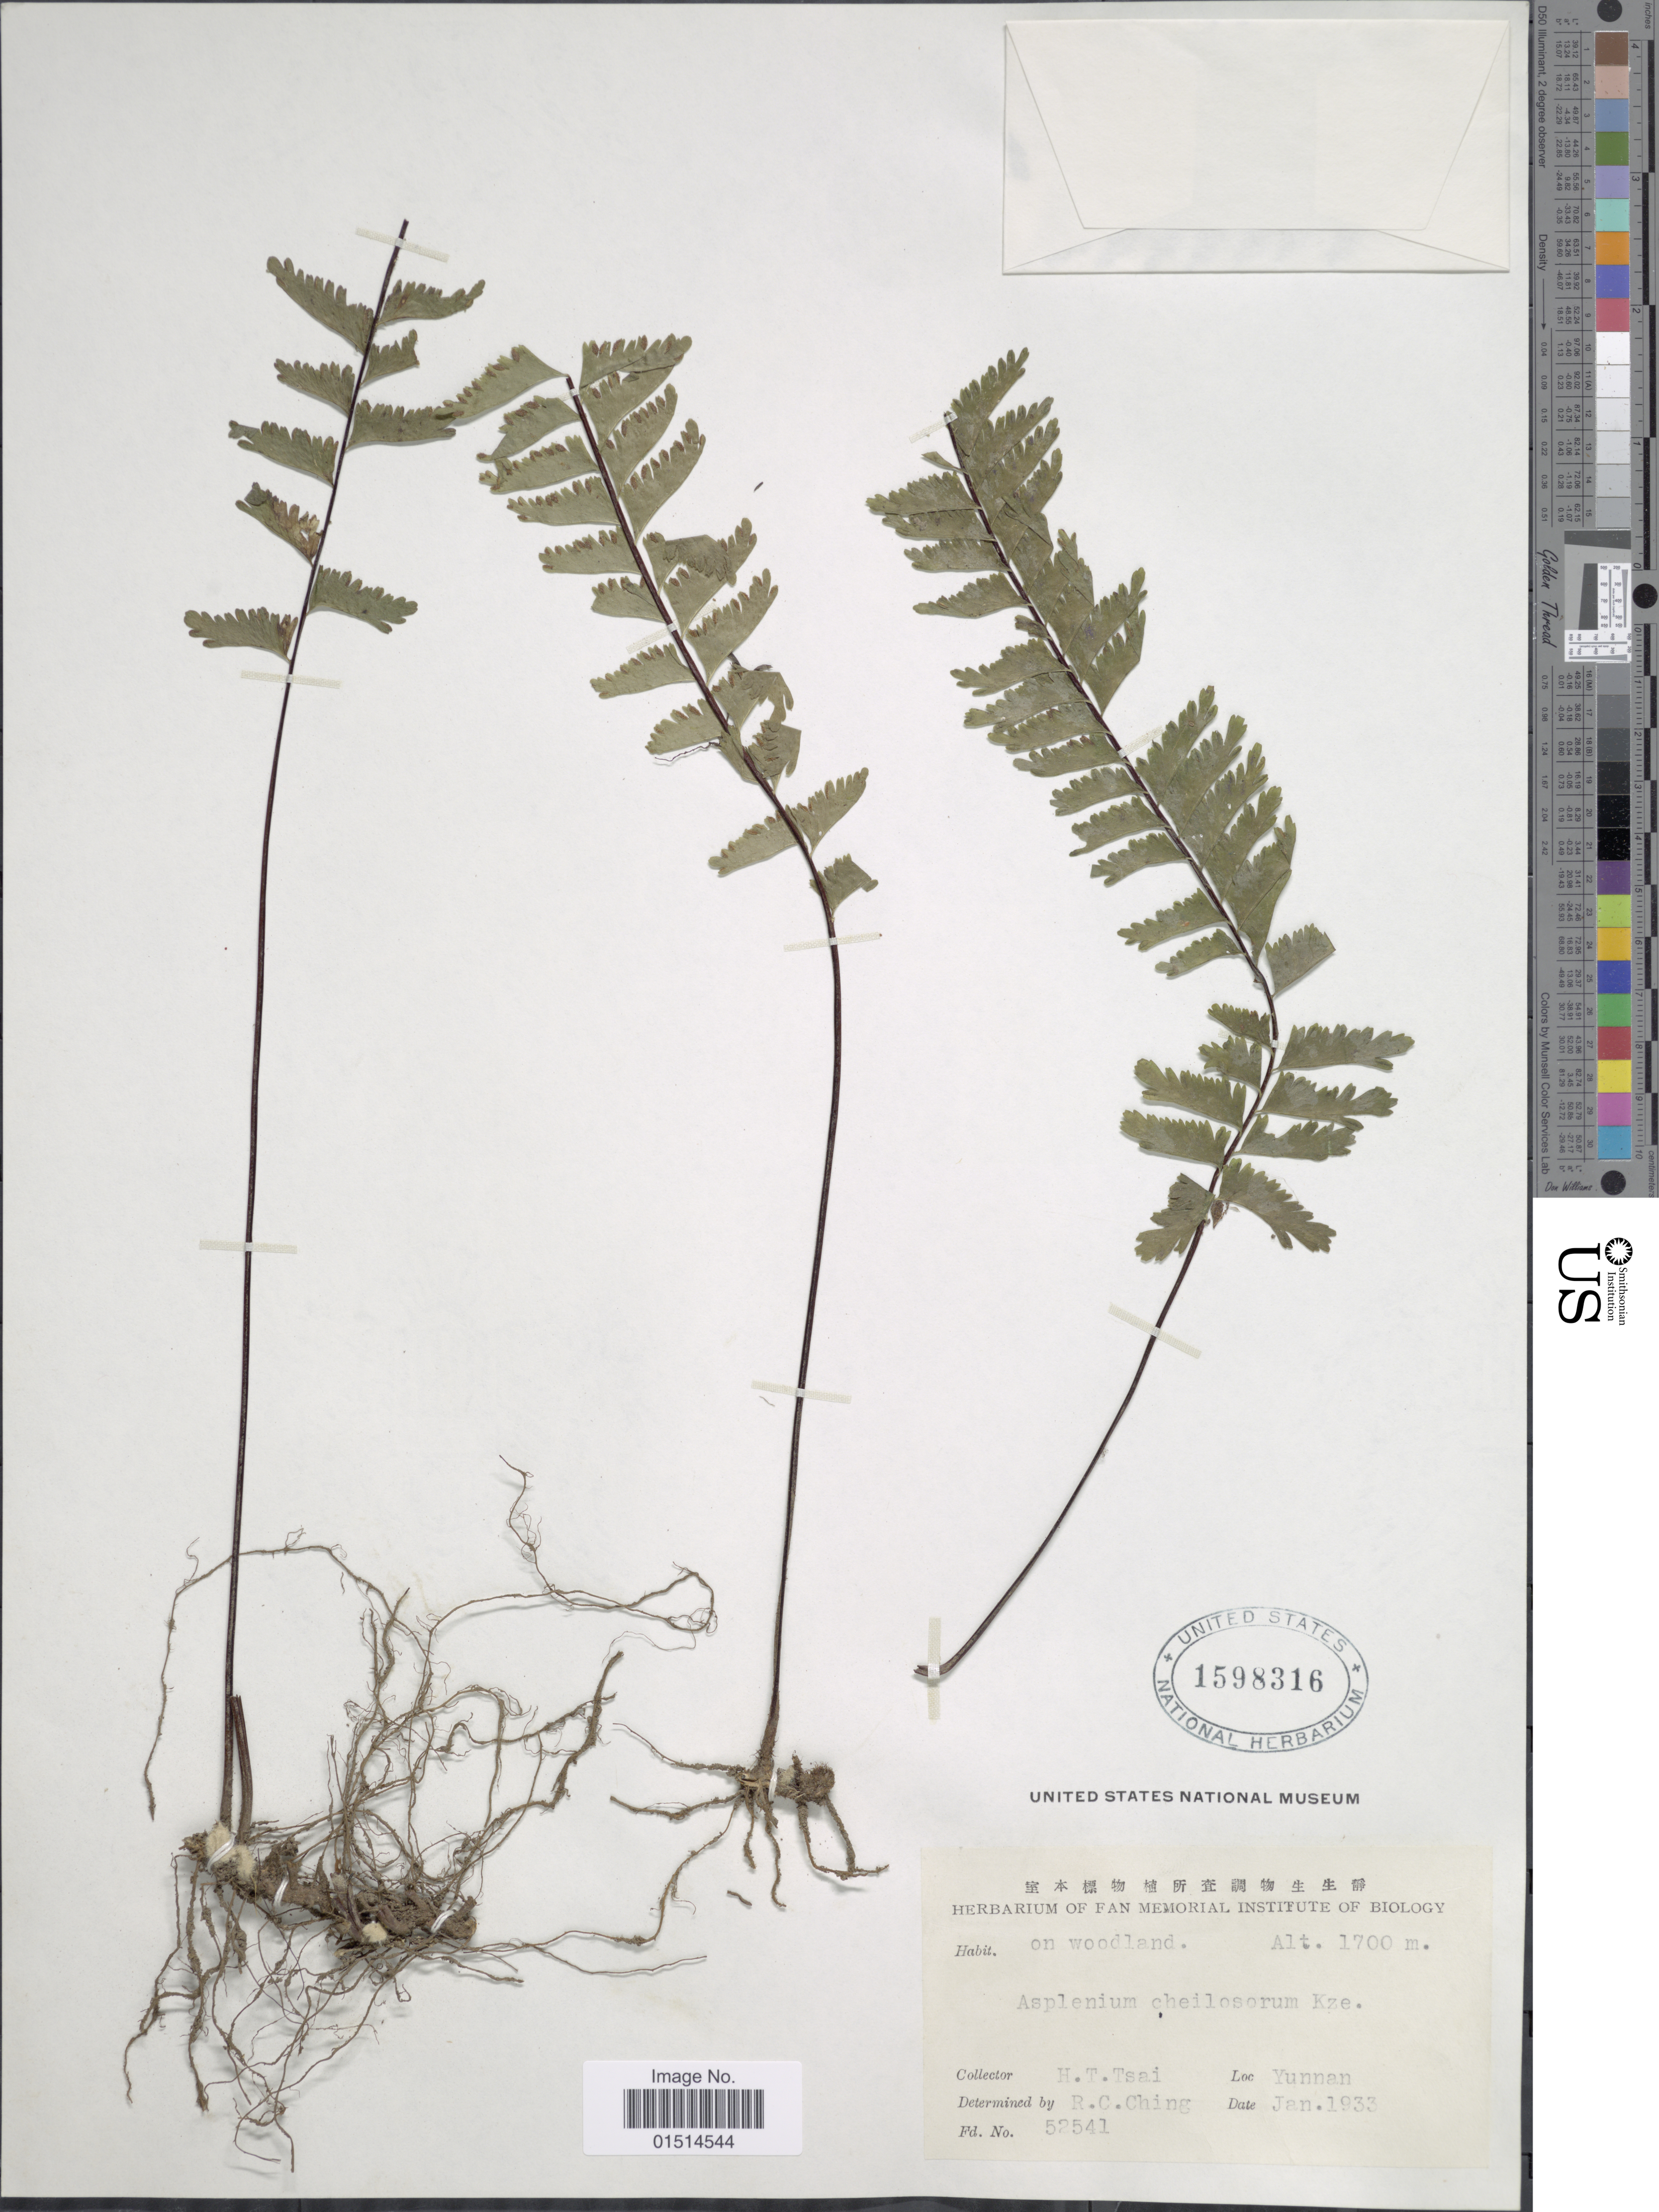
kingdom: Plantae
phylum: Tracheophyta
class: Polypodiopsida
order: Polypodiales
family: Aspleniaceae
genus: Asplenium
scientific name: Asplenium cheilosorum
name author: Kunze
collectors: H. Tsai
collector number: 52541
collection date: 1933-01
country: China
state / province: Yunnan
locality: Yunnan, on woodland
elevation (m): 1700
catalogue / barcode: US 1598316